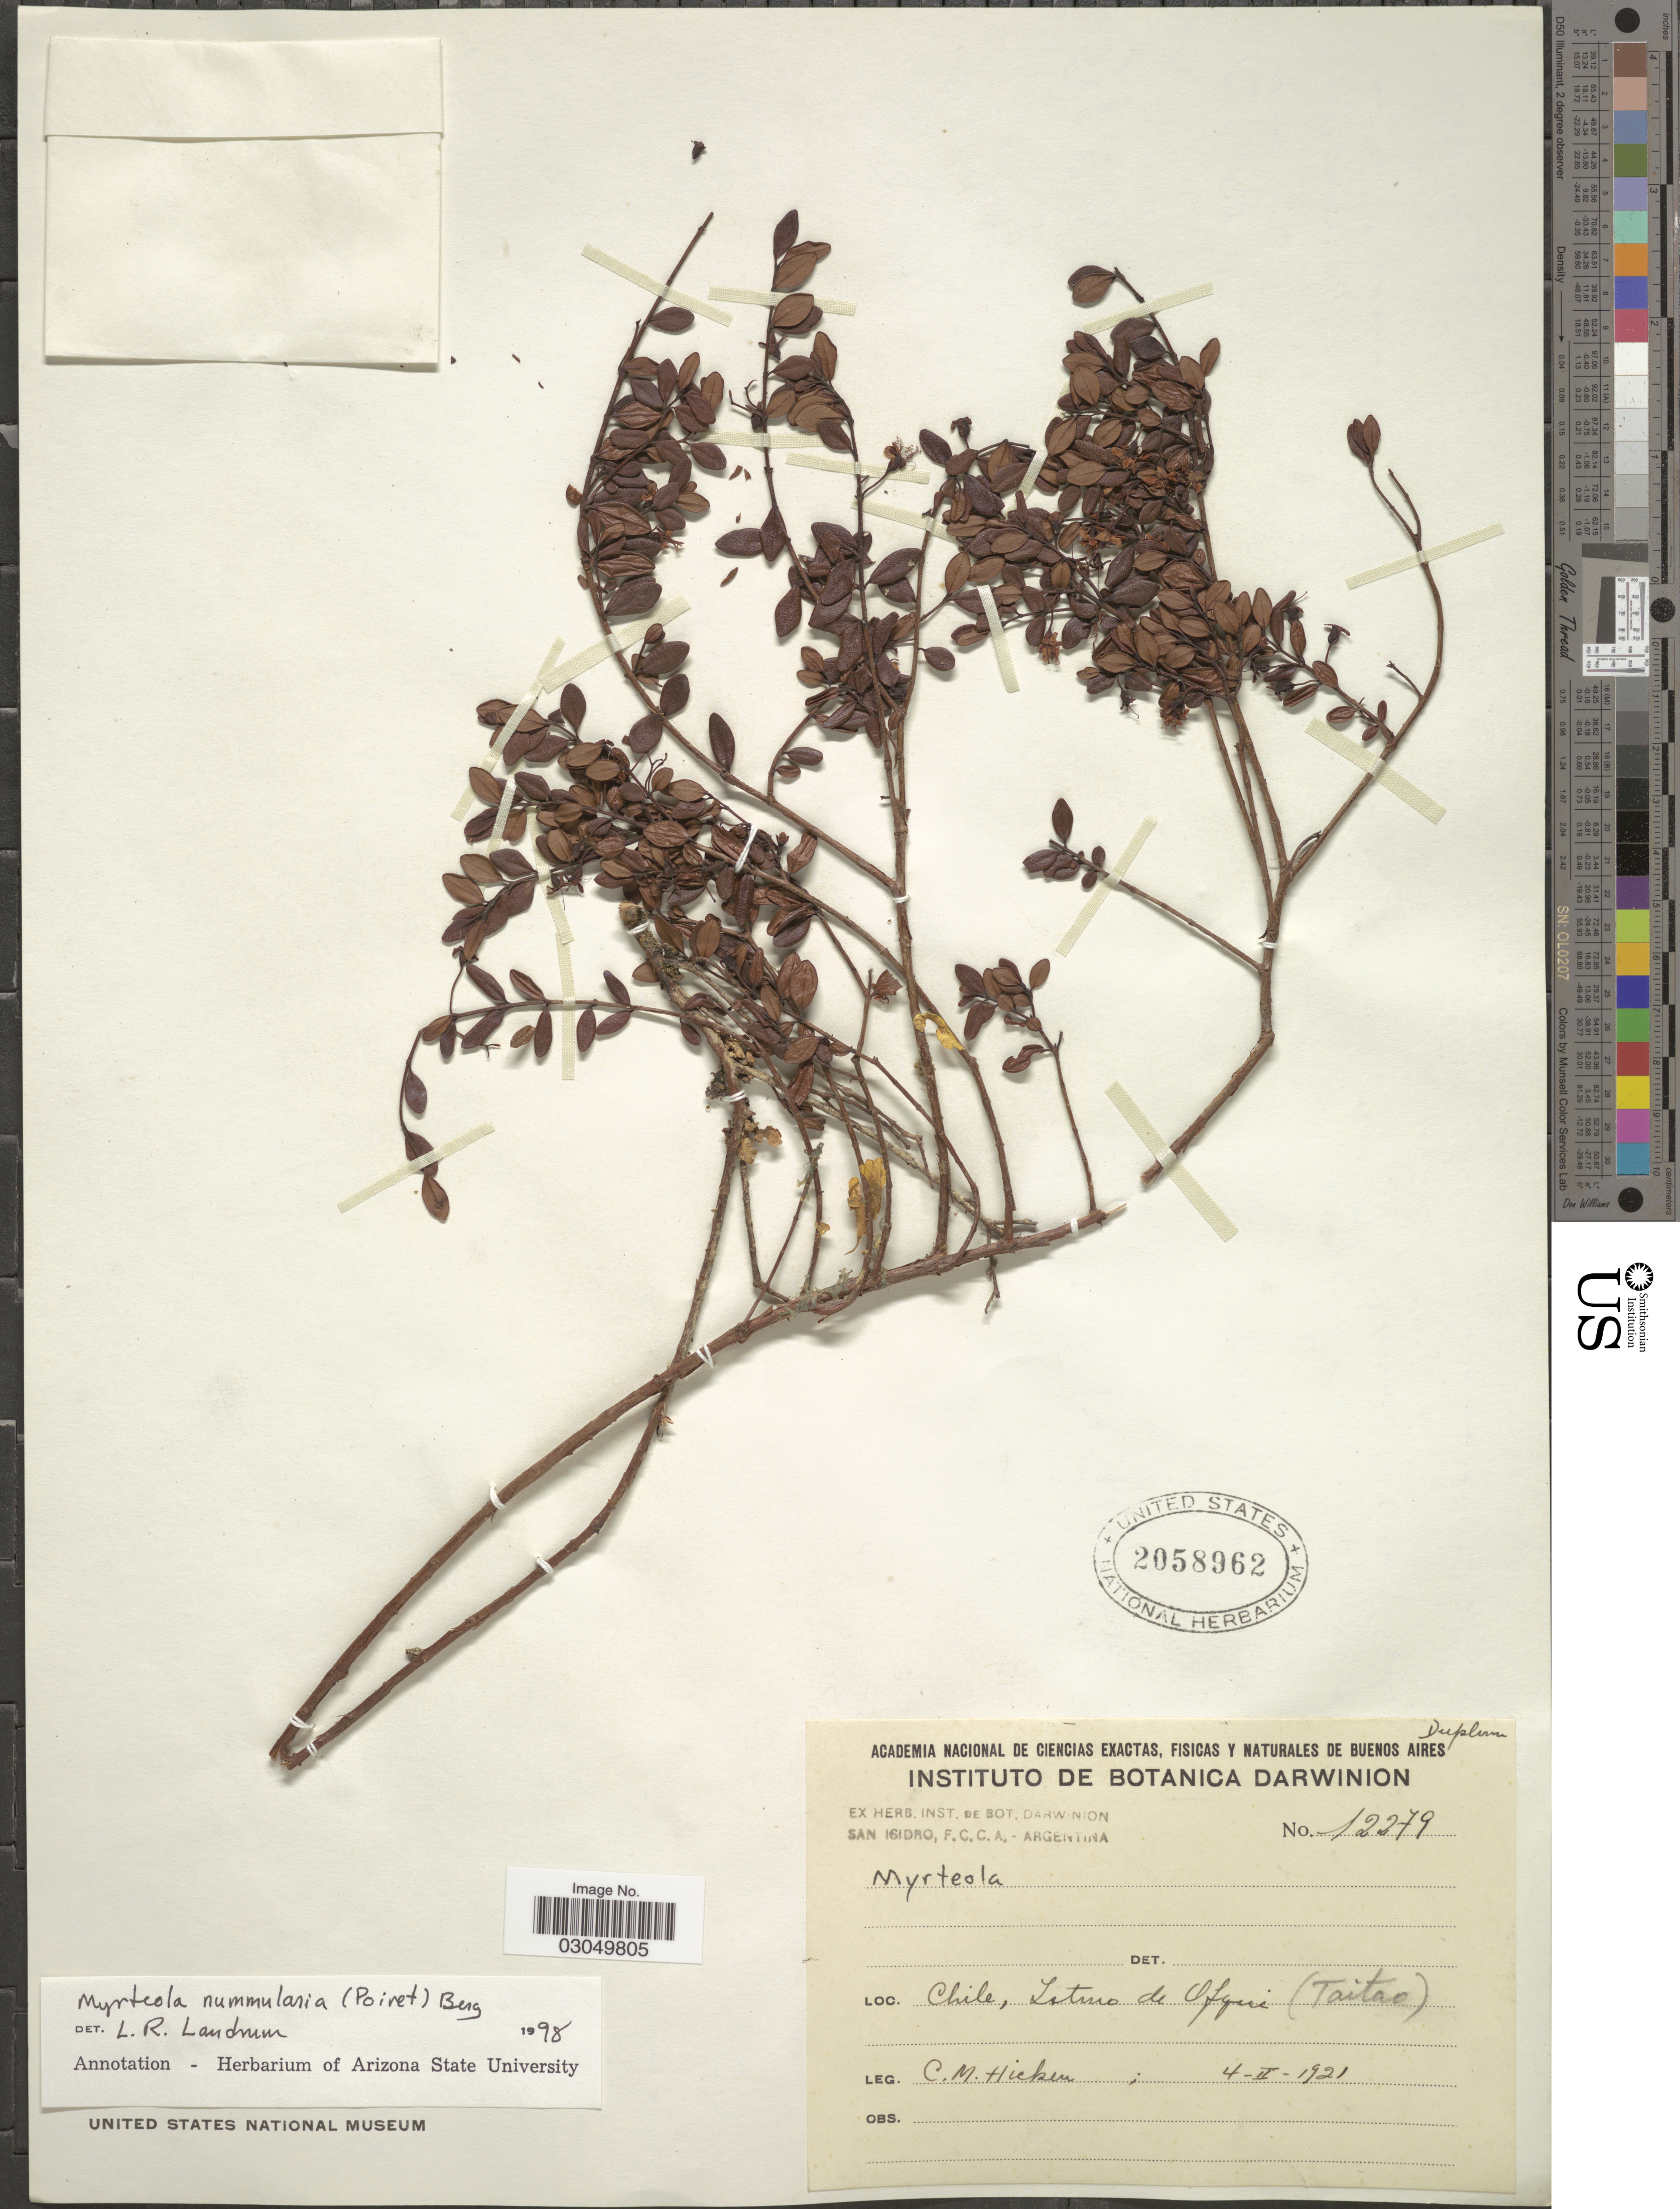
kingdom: Plantae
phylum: Tracheophyta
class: Magnoliopsida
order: Myrtales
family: Myrtaceae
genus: Myrteola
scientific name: Myrteola nummularia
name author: (Lam.) O. Berg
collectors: C. M. Hicken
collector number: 12279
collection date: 1921-02-04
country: Chile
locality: Istmo de Ofqui (Taitao).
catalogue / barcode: US 2058962